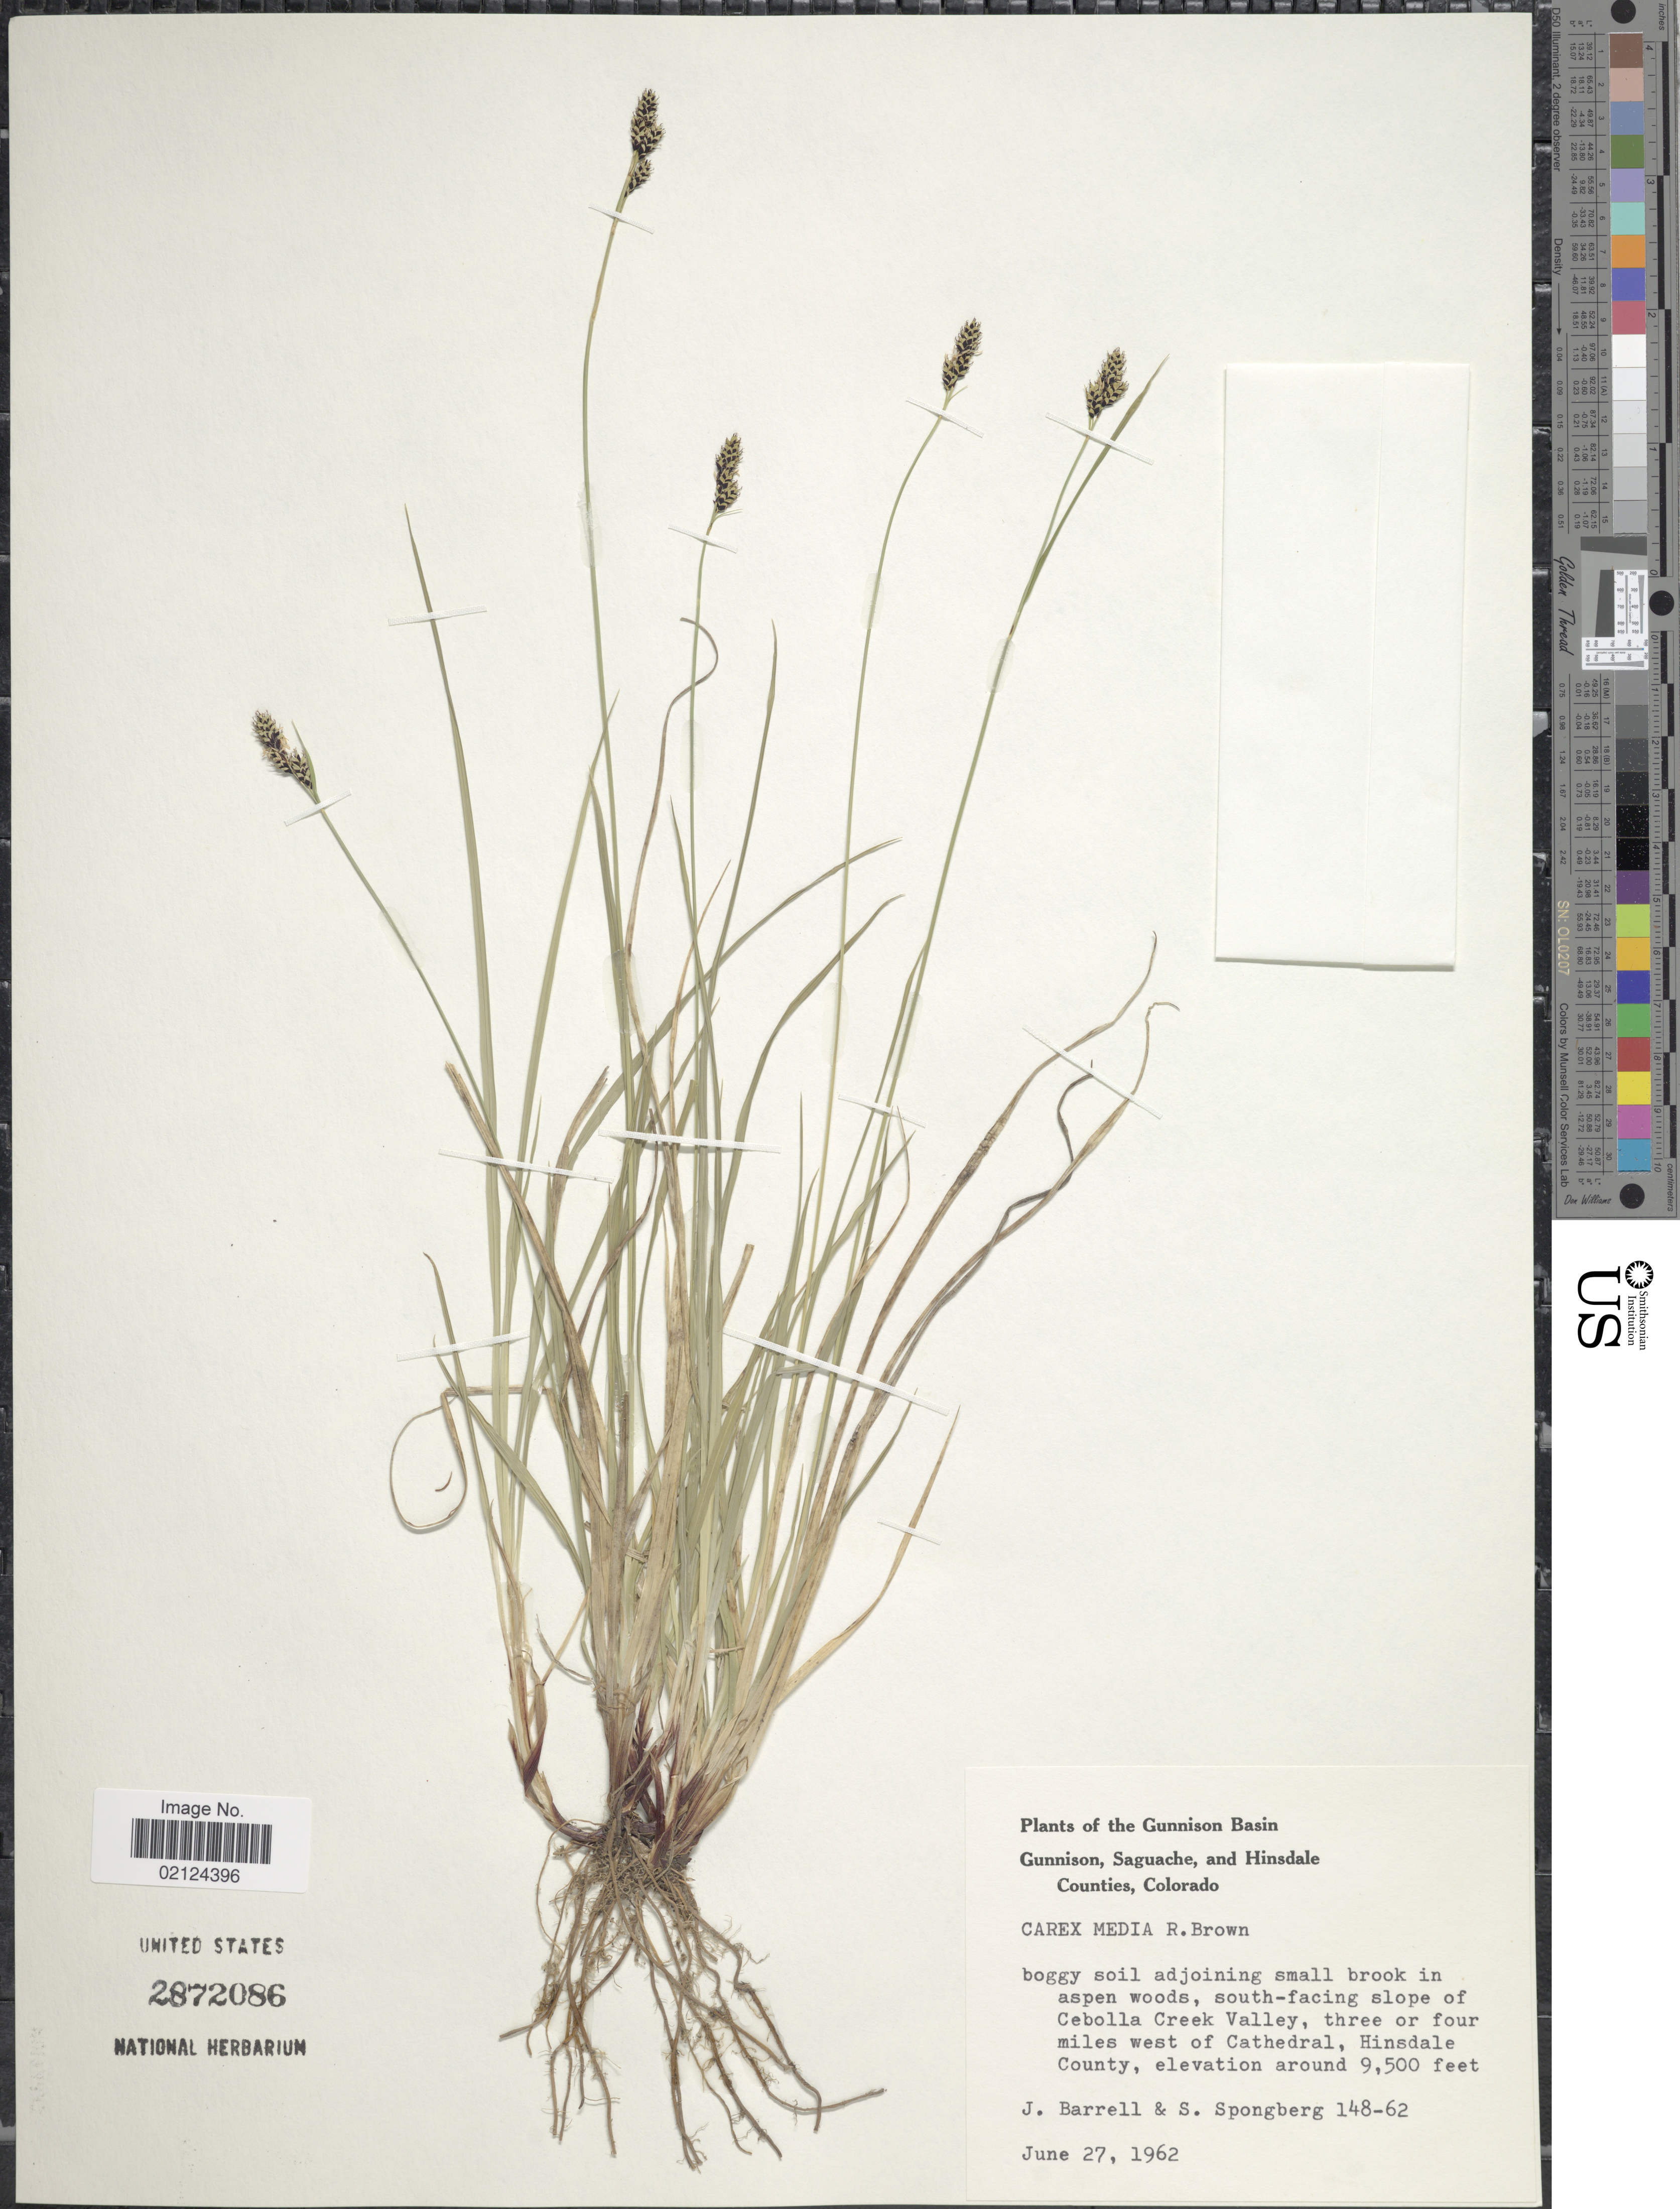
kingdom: Plantae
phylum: Tracheophyta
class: Liliopsida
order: Poales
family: Cyperaceae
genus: Carex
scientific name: Carex media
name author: R. Br.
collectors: J. Barrell & S. A.Spongberg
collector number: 148-62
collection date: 1962-06-27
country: United States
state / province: Colorado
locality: Gunnison Basin, Gunnison, Saguache, and Hinsdale Counties. Cebolla Creek valley, three or four miles west of Cathedral, Hinsdale County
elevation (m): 2896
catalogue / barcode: US 2872086